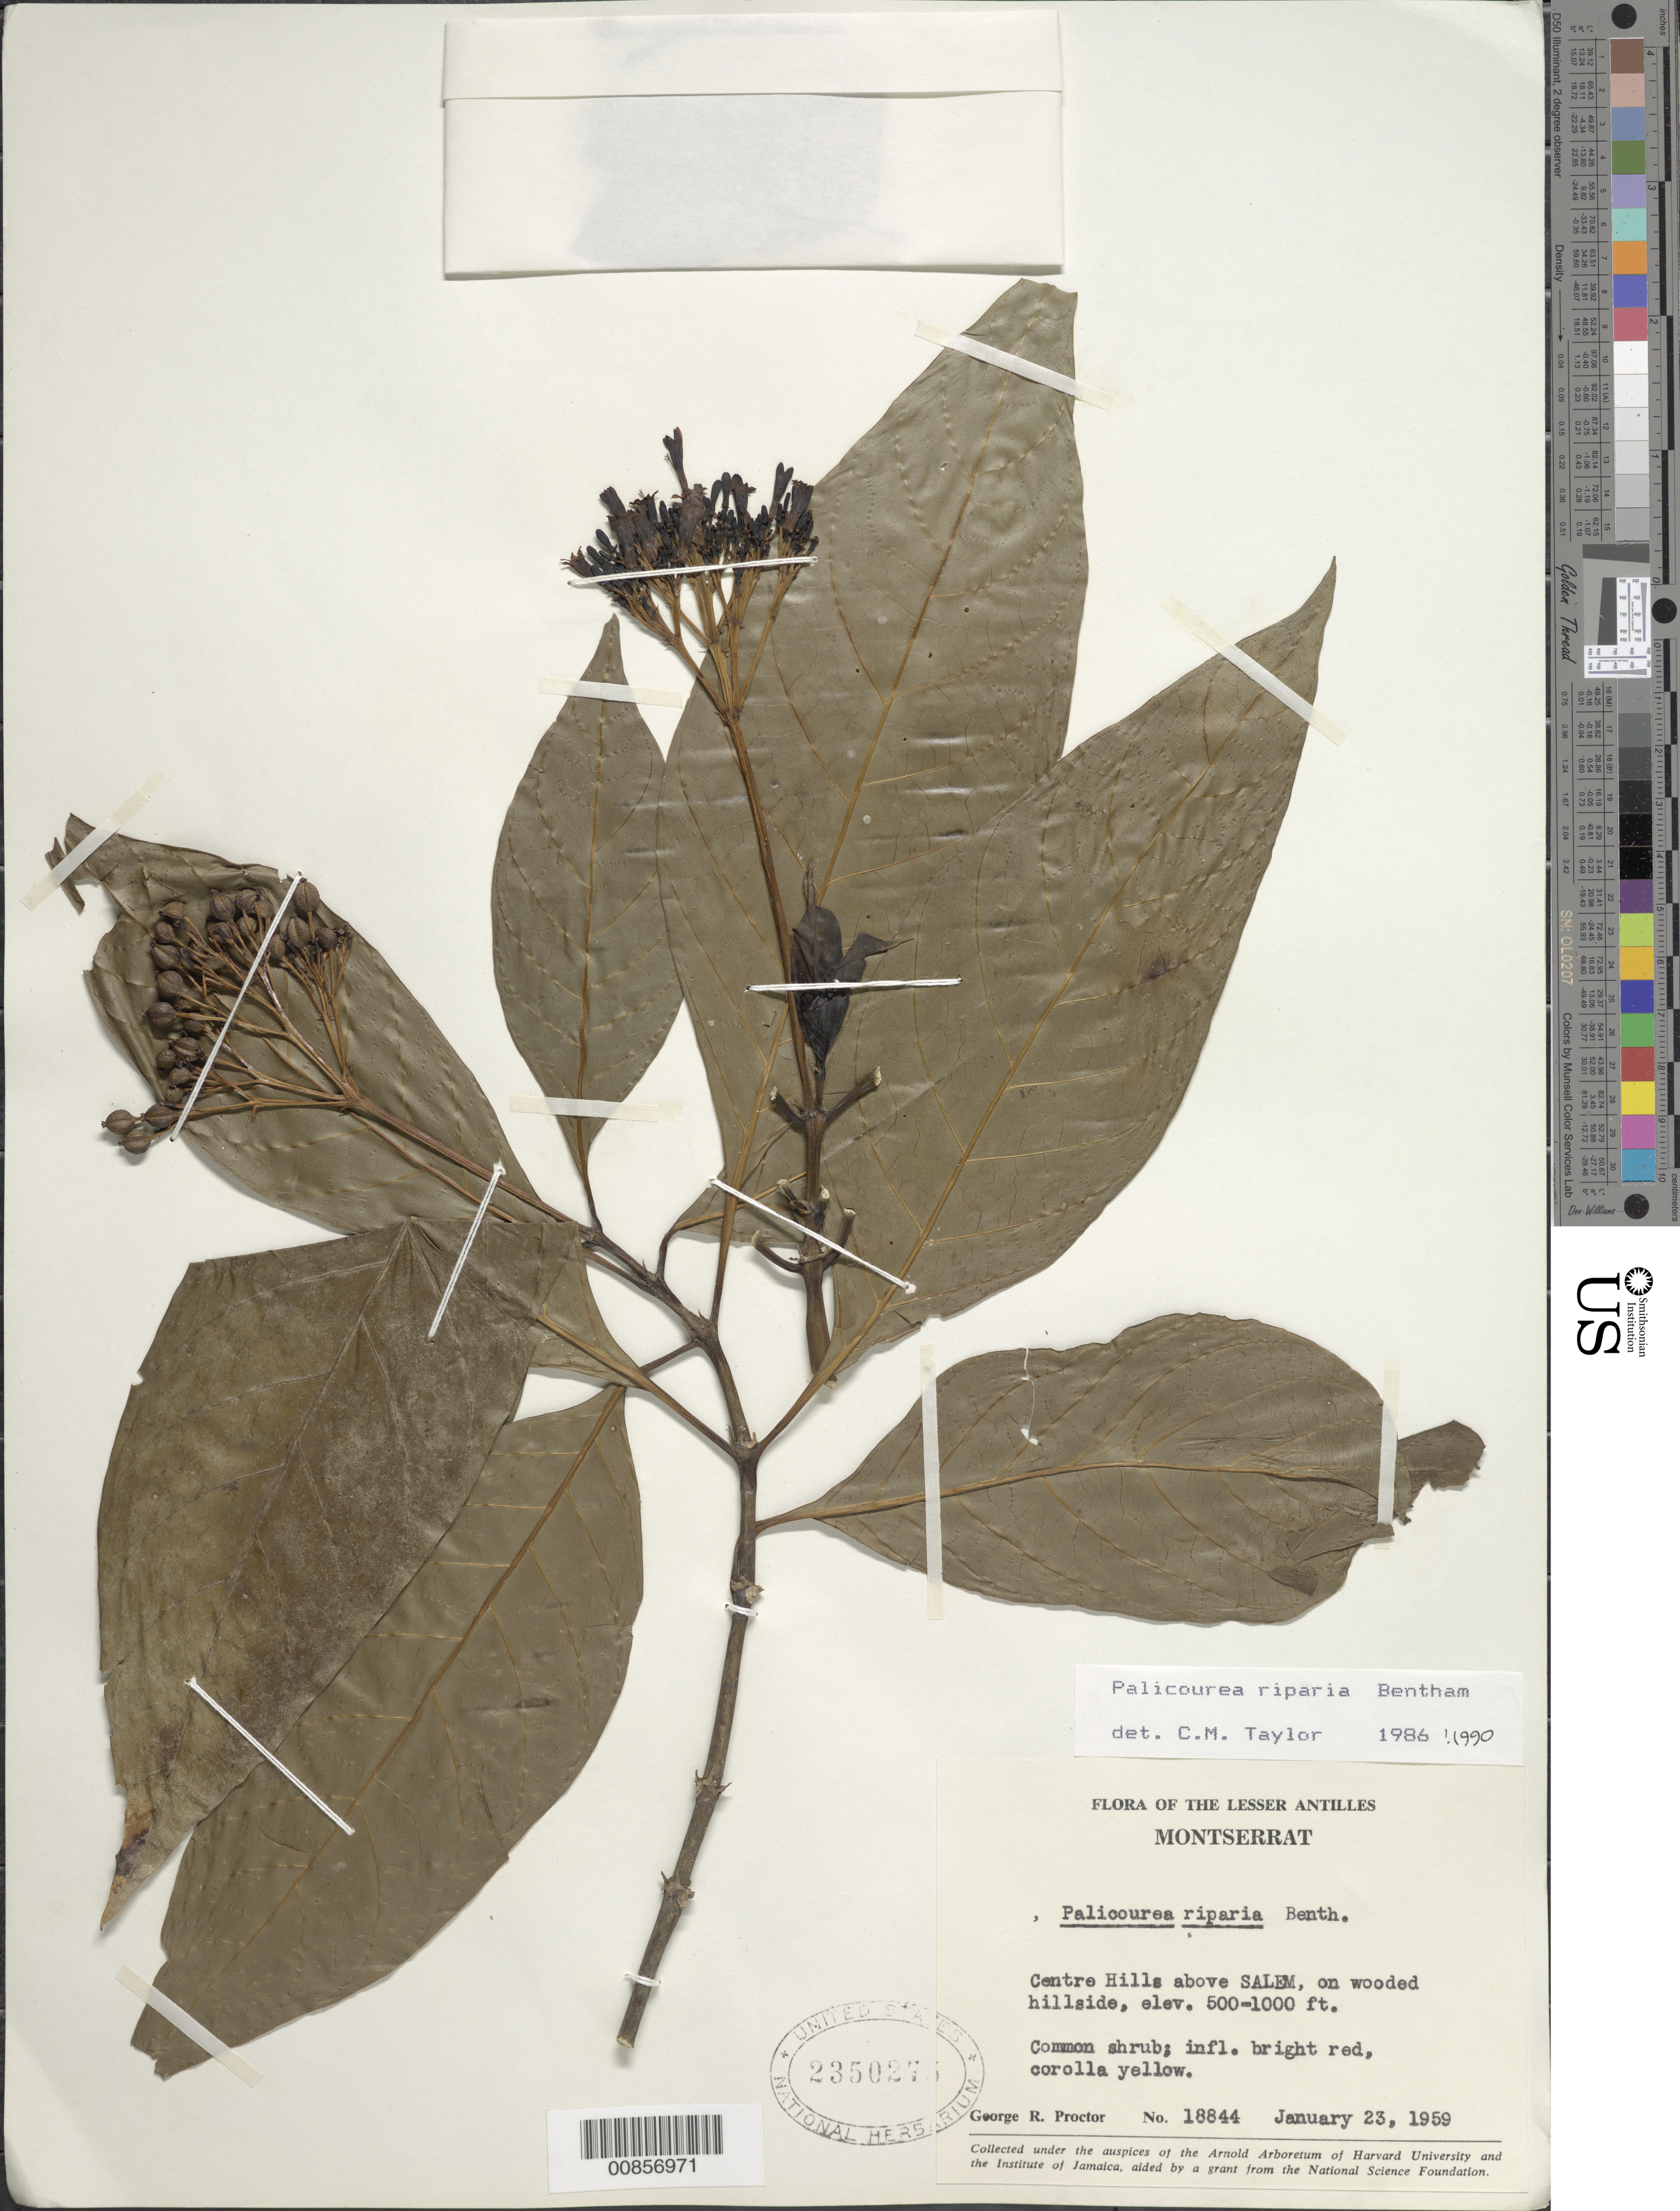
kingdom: Plantae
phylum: Tracheophyta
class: Magnoliopsida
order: Gentianales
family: Rubiaceae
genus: Palicourea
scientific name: Palicourea croceoides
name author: Desv. ex Ham.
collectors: G. R. Proctor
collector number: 18844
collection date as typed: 23 Jan 1959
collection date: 1959-01-23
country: Montserrat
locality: Centre Hills above Salem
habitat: On wooded hillside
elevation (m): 152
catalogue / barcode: US 2350275